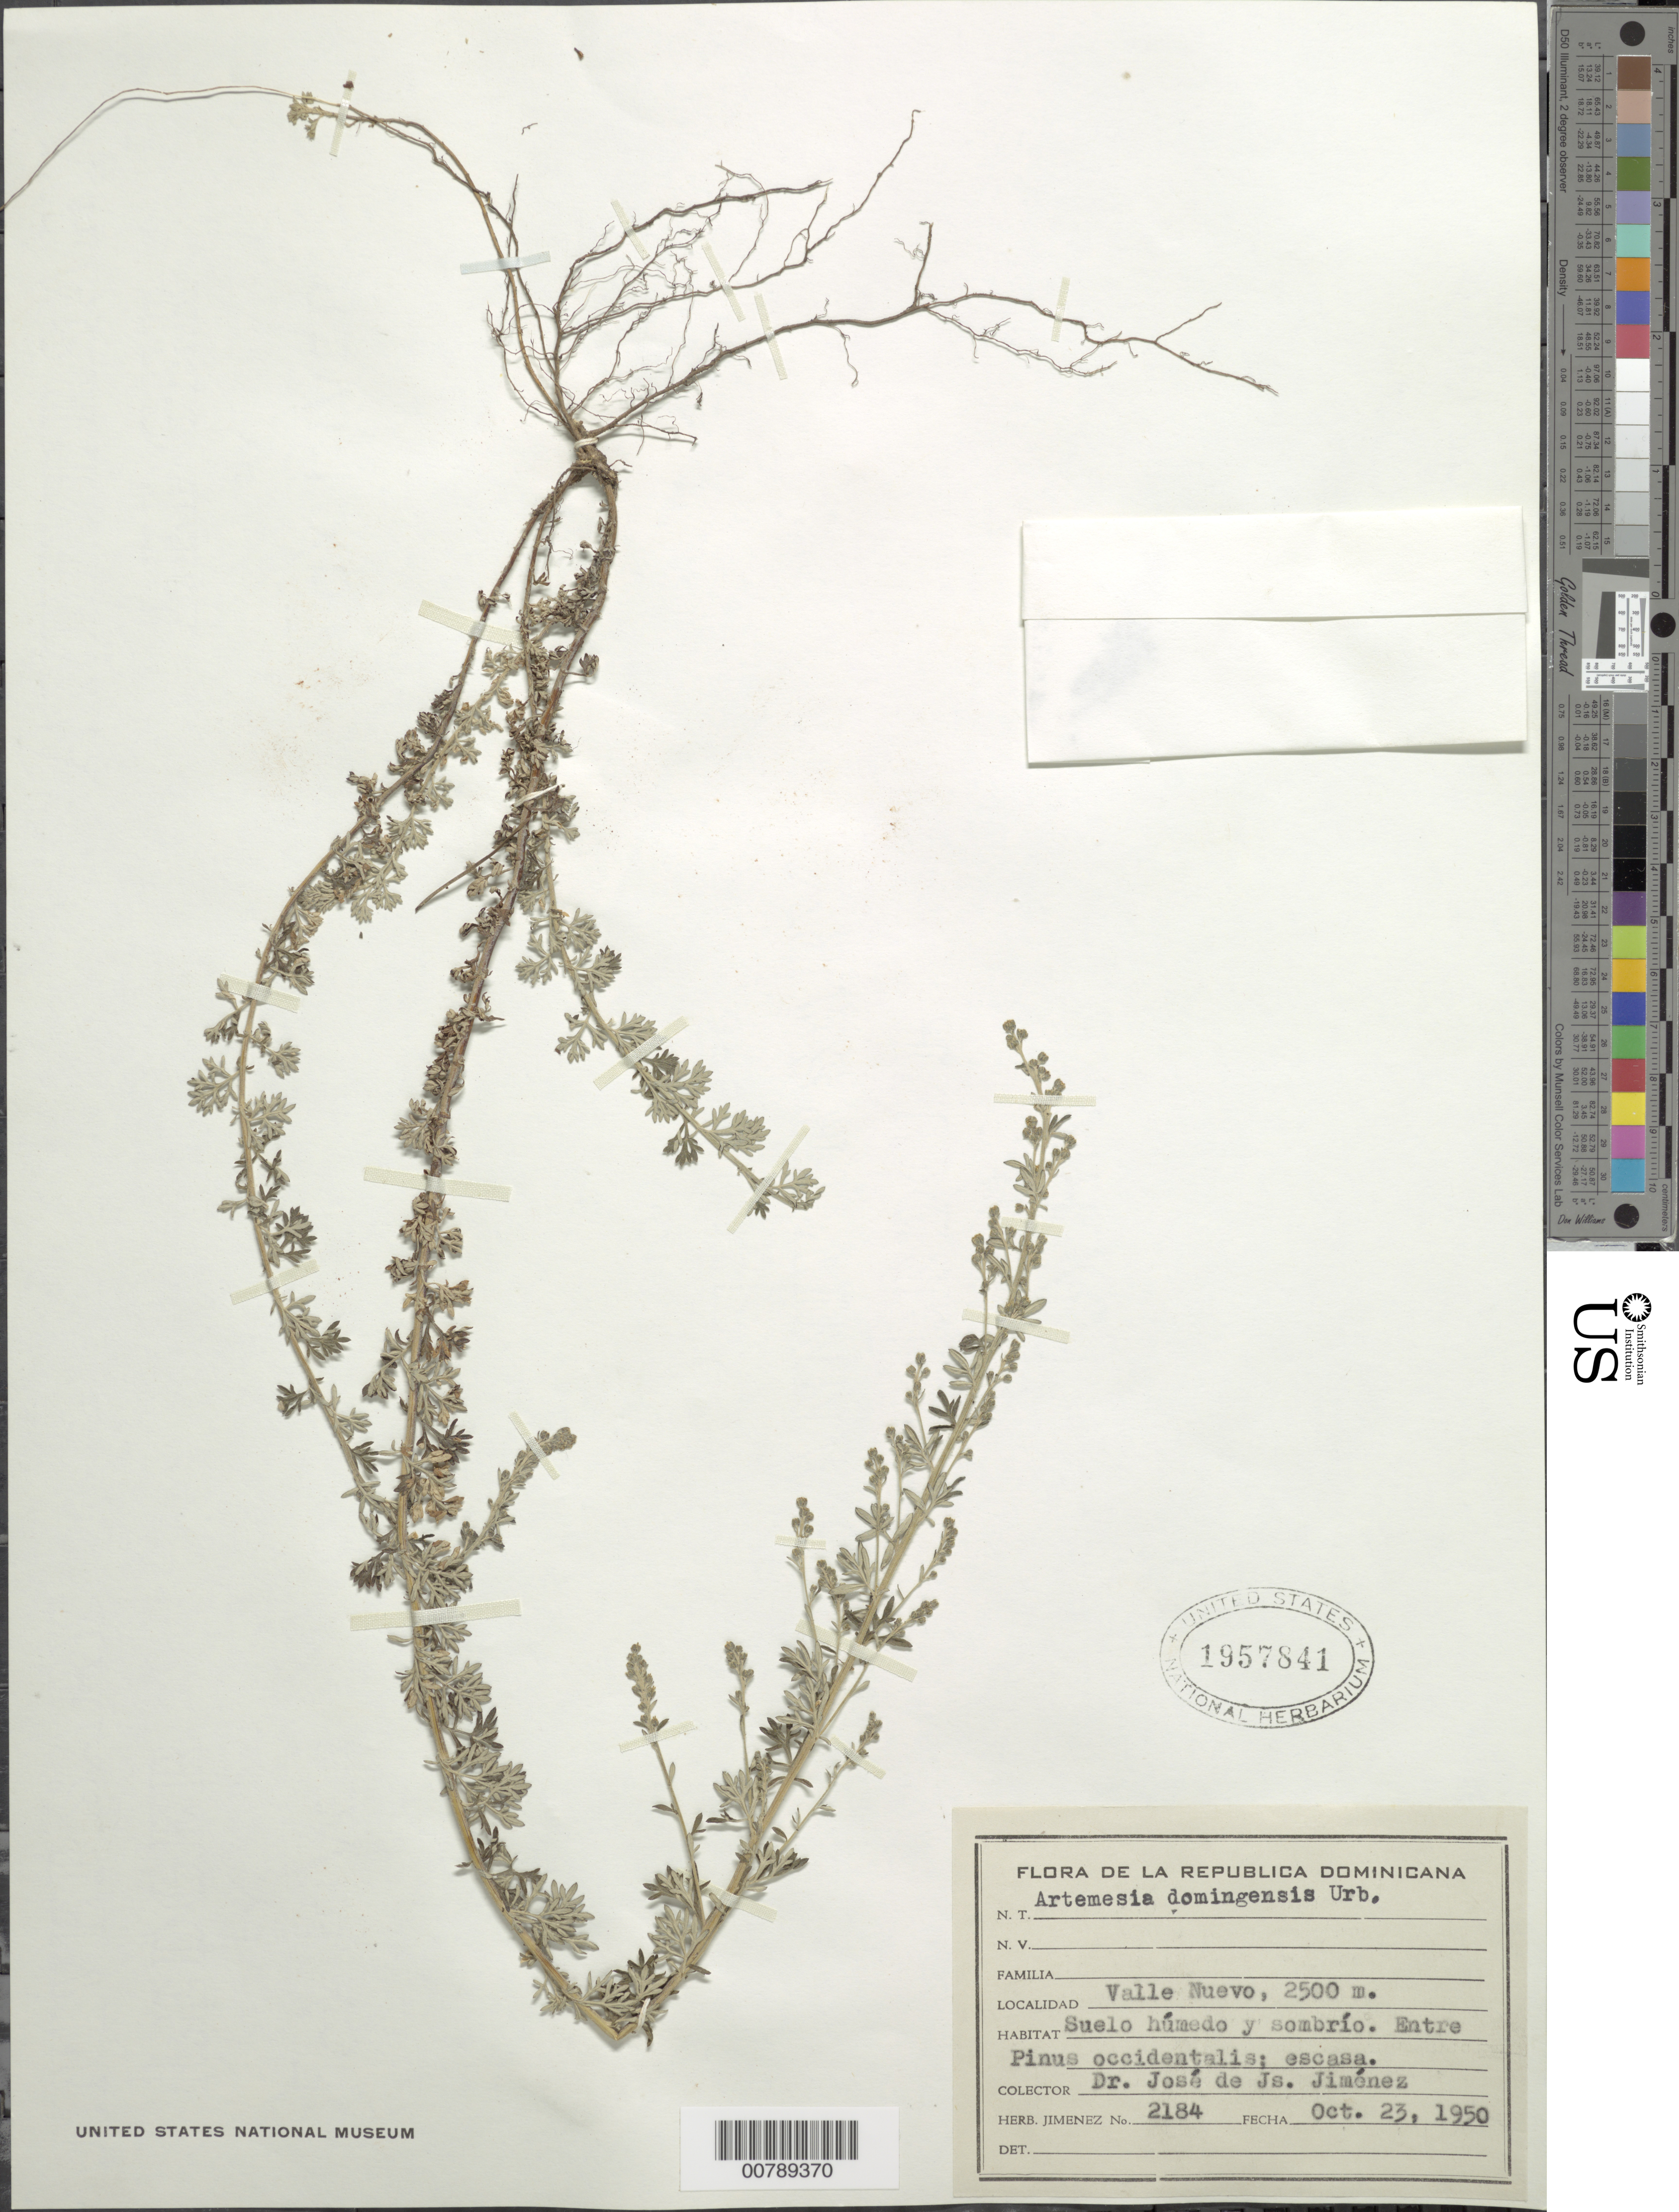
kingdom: Plantae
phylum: Tracheophyta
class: Magnoliopsida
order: Asterales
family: Asteraceae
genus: Artemisia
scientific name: Artemisia domingensis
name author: Urb.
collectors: J. J. Jiménez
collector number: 2184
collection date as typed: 23 Oct 1950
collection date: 1950-10-23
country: Dominican Republic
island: Hispaniola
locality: Valle Nuevo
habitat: Suelo húmedo y sombrío. Entre Pinus occidentalis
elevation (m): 2500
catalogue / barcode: US 1957841